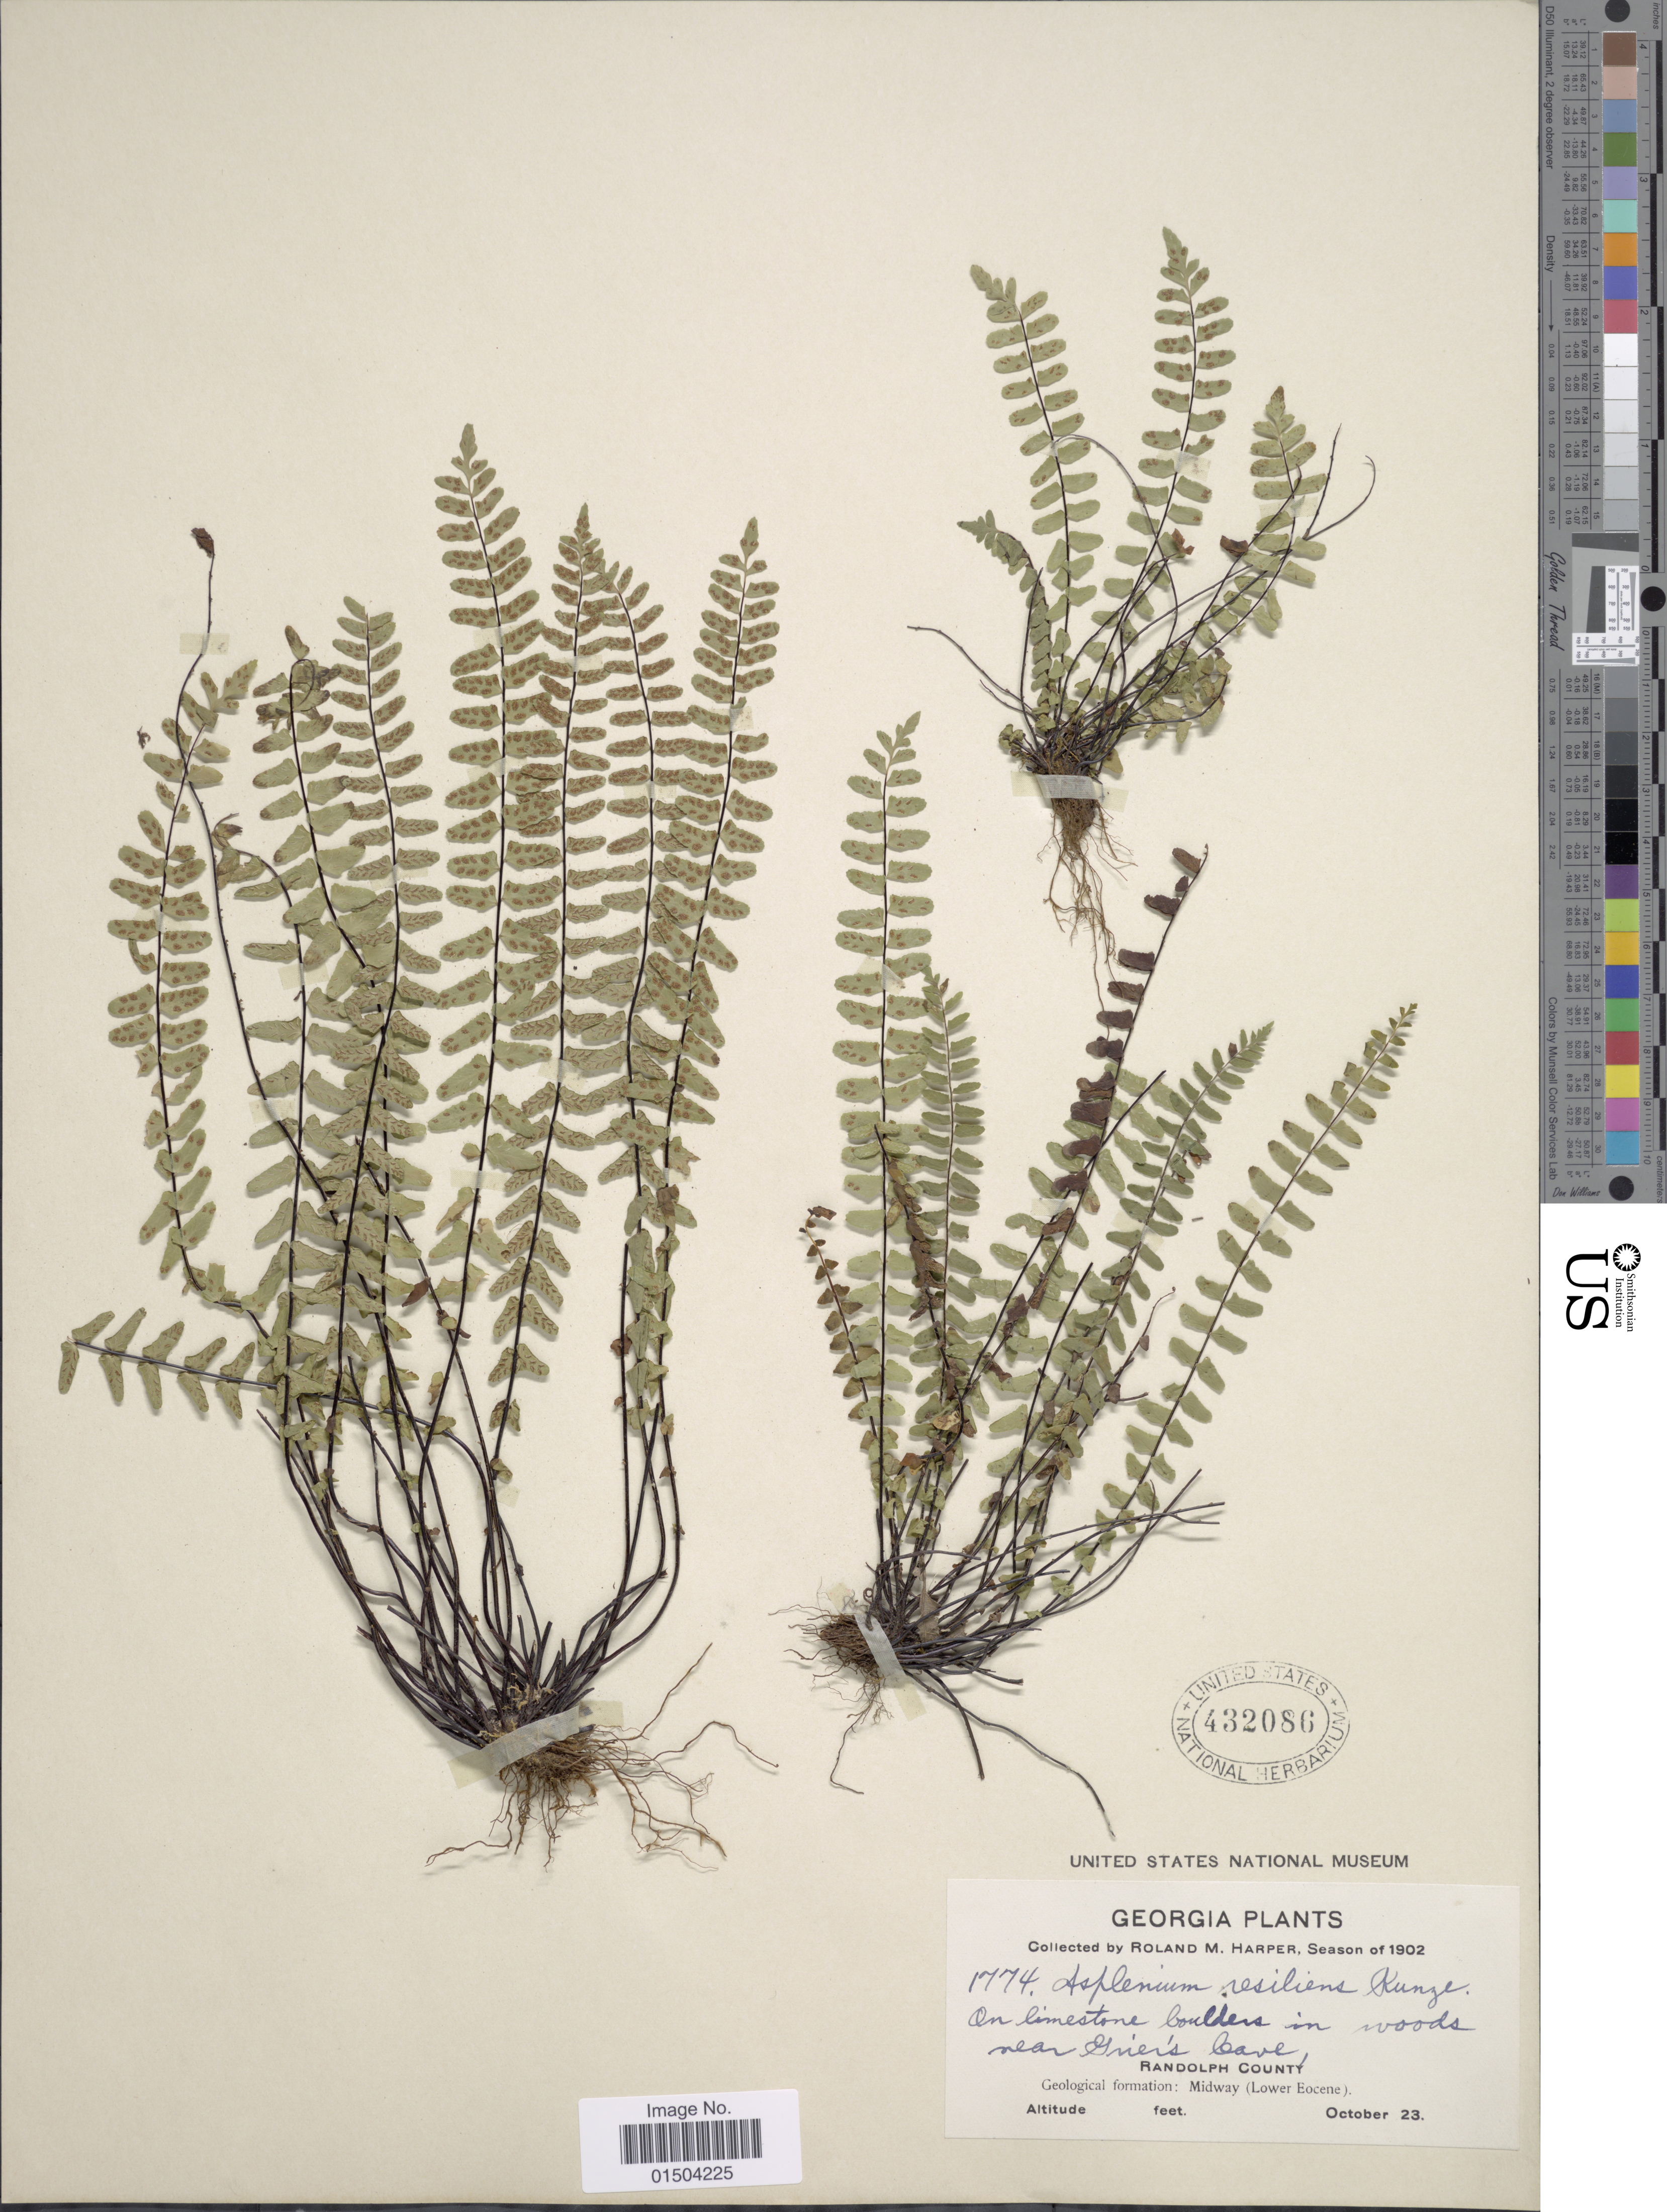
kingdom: Plantae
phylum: Tracheophyta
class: Polypodiopsida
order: Polypodiales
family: Aspleniaceae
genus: Asplenium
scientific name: Asplenium resiliens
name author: Kunze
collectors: R. M. Harper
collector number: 1774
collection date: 1902-10-23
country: United States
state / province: Georgia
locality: On limestone boulders in woods near Grier's Cave Randolph County. Geological formation: Midway (Lower Eocene).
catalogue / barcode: US 432086